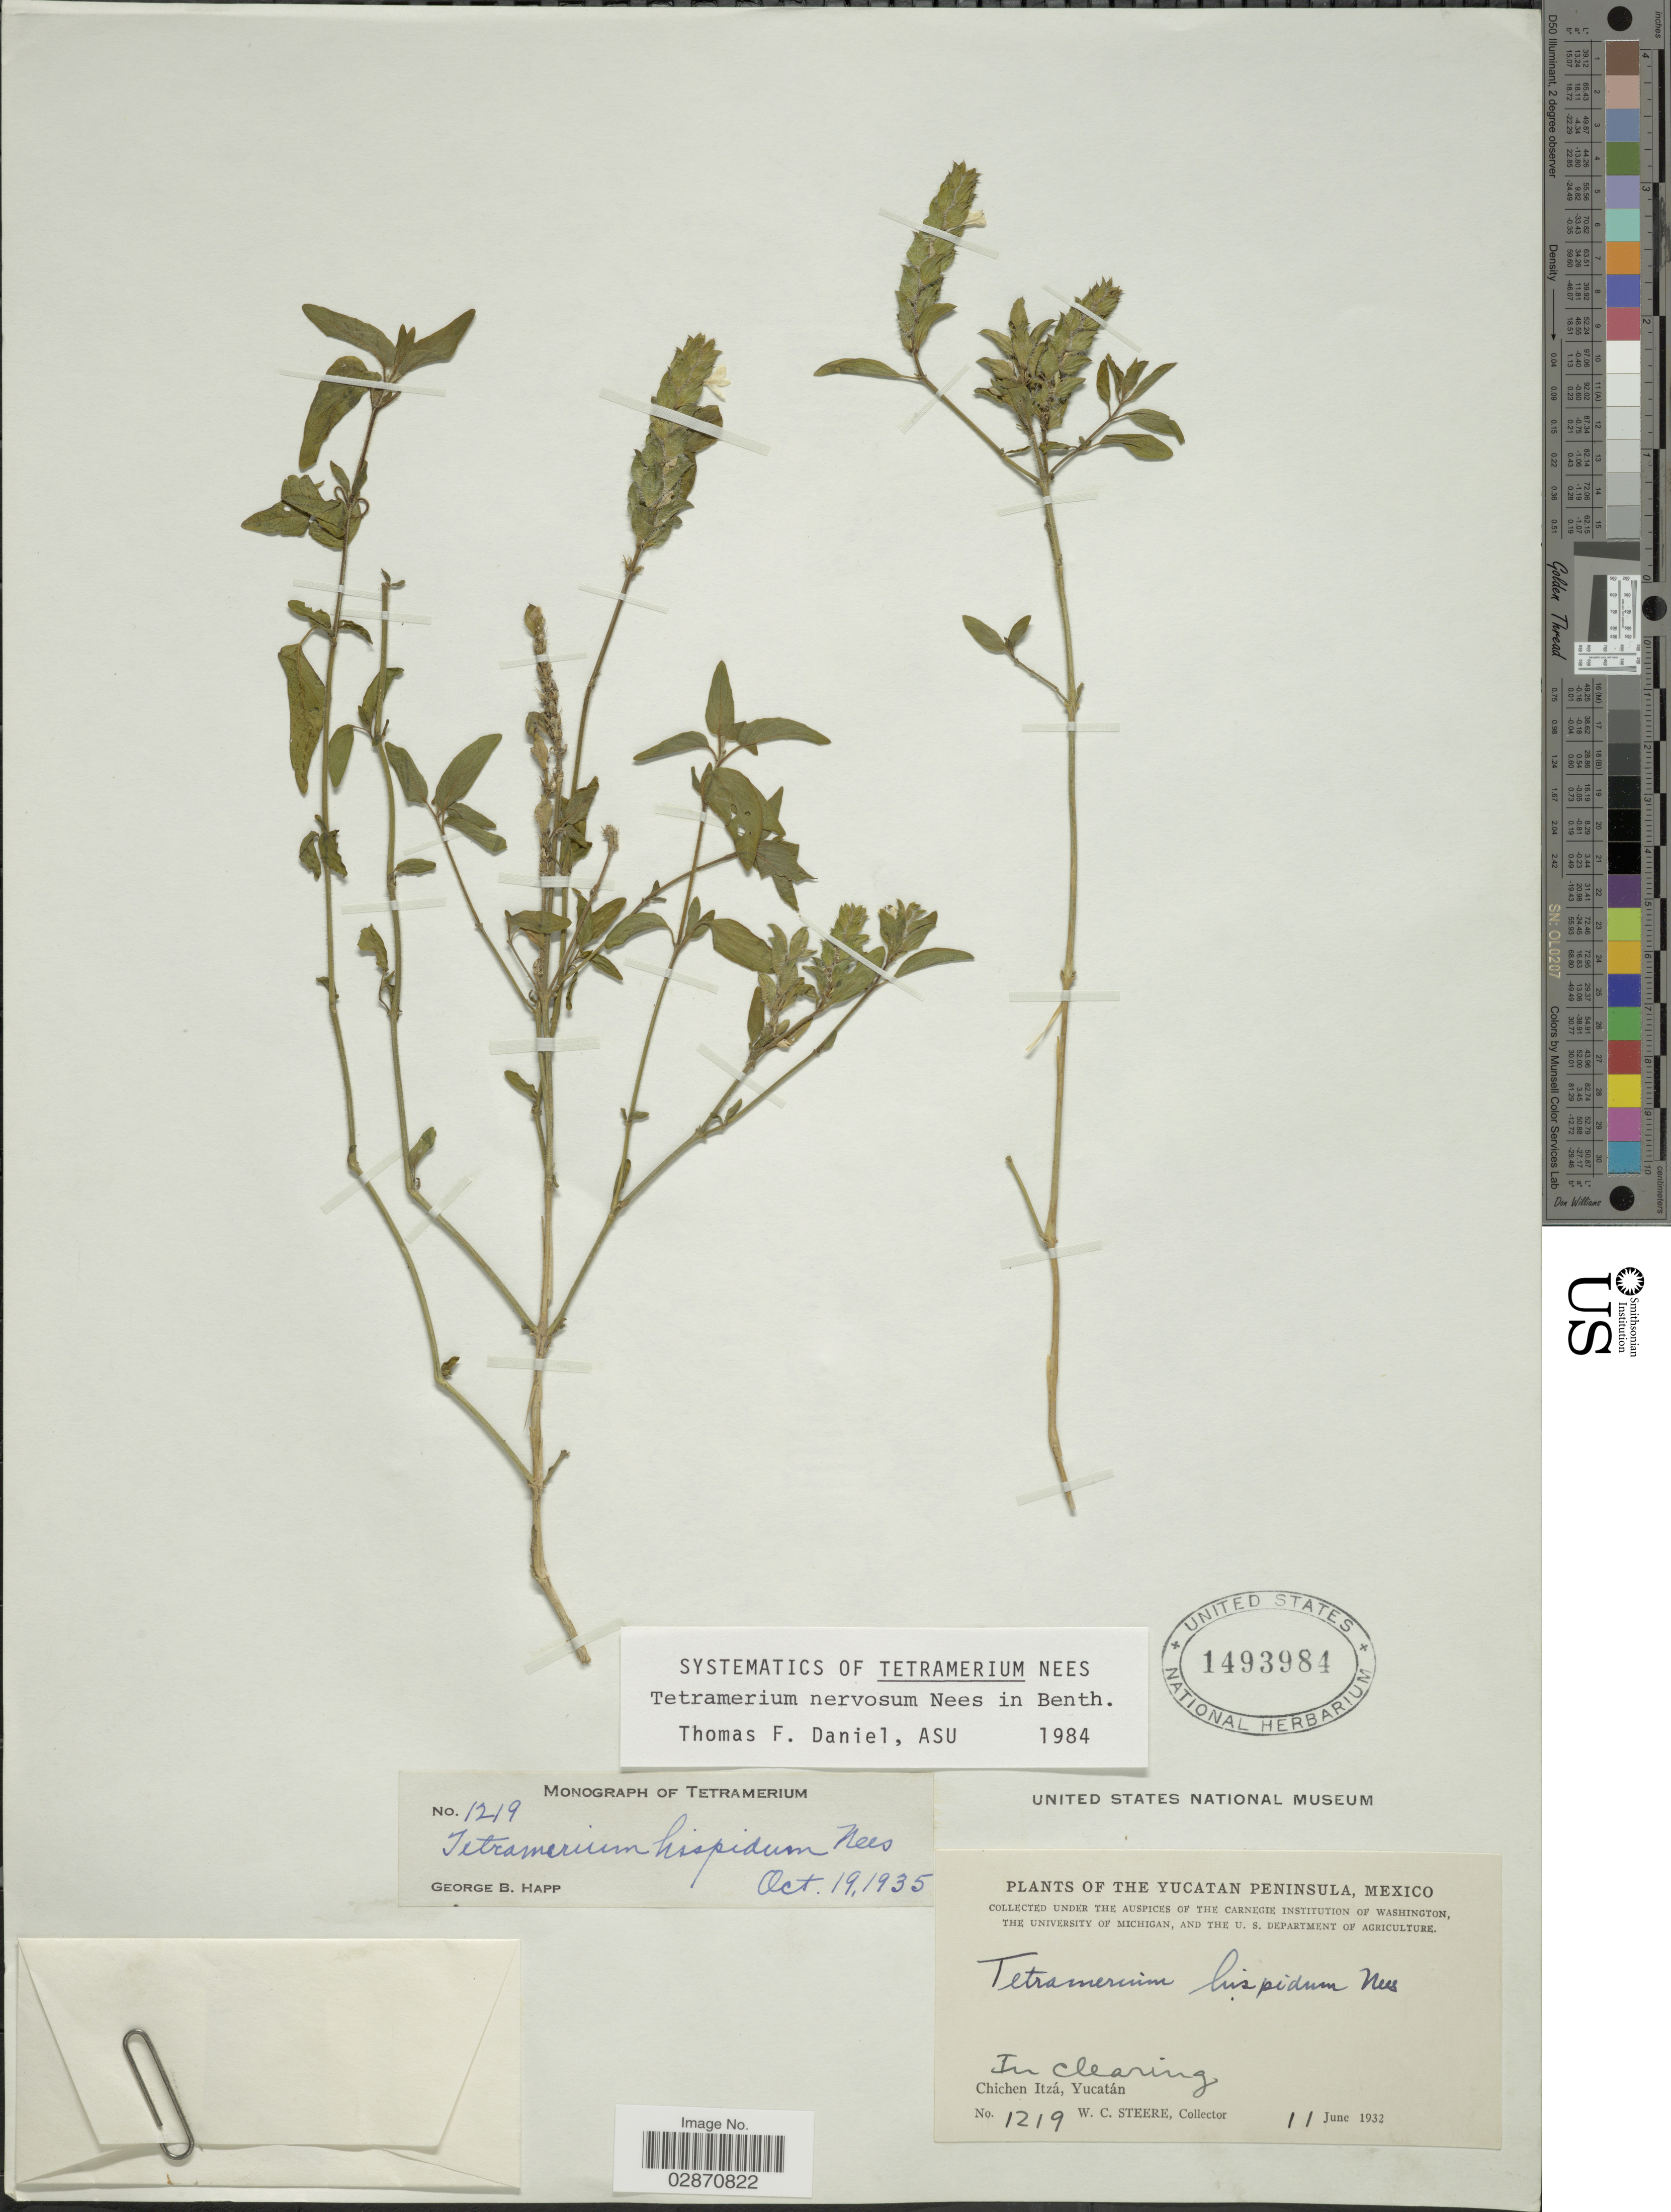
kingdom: Plantae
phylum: Tracheophyta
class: Magnoliopsida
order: Lamiales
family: Acanthaceae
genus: Tetramerium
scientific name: Tetramerium nervosum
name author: Nees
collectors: W. C. Steere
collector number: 1219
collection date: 1932-06-11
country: Mexico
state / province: Yucatán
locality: The Yucatan Peninsula. Chichen Itzá.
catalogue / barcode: US 1493984